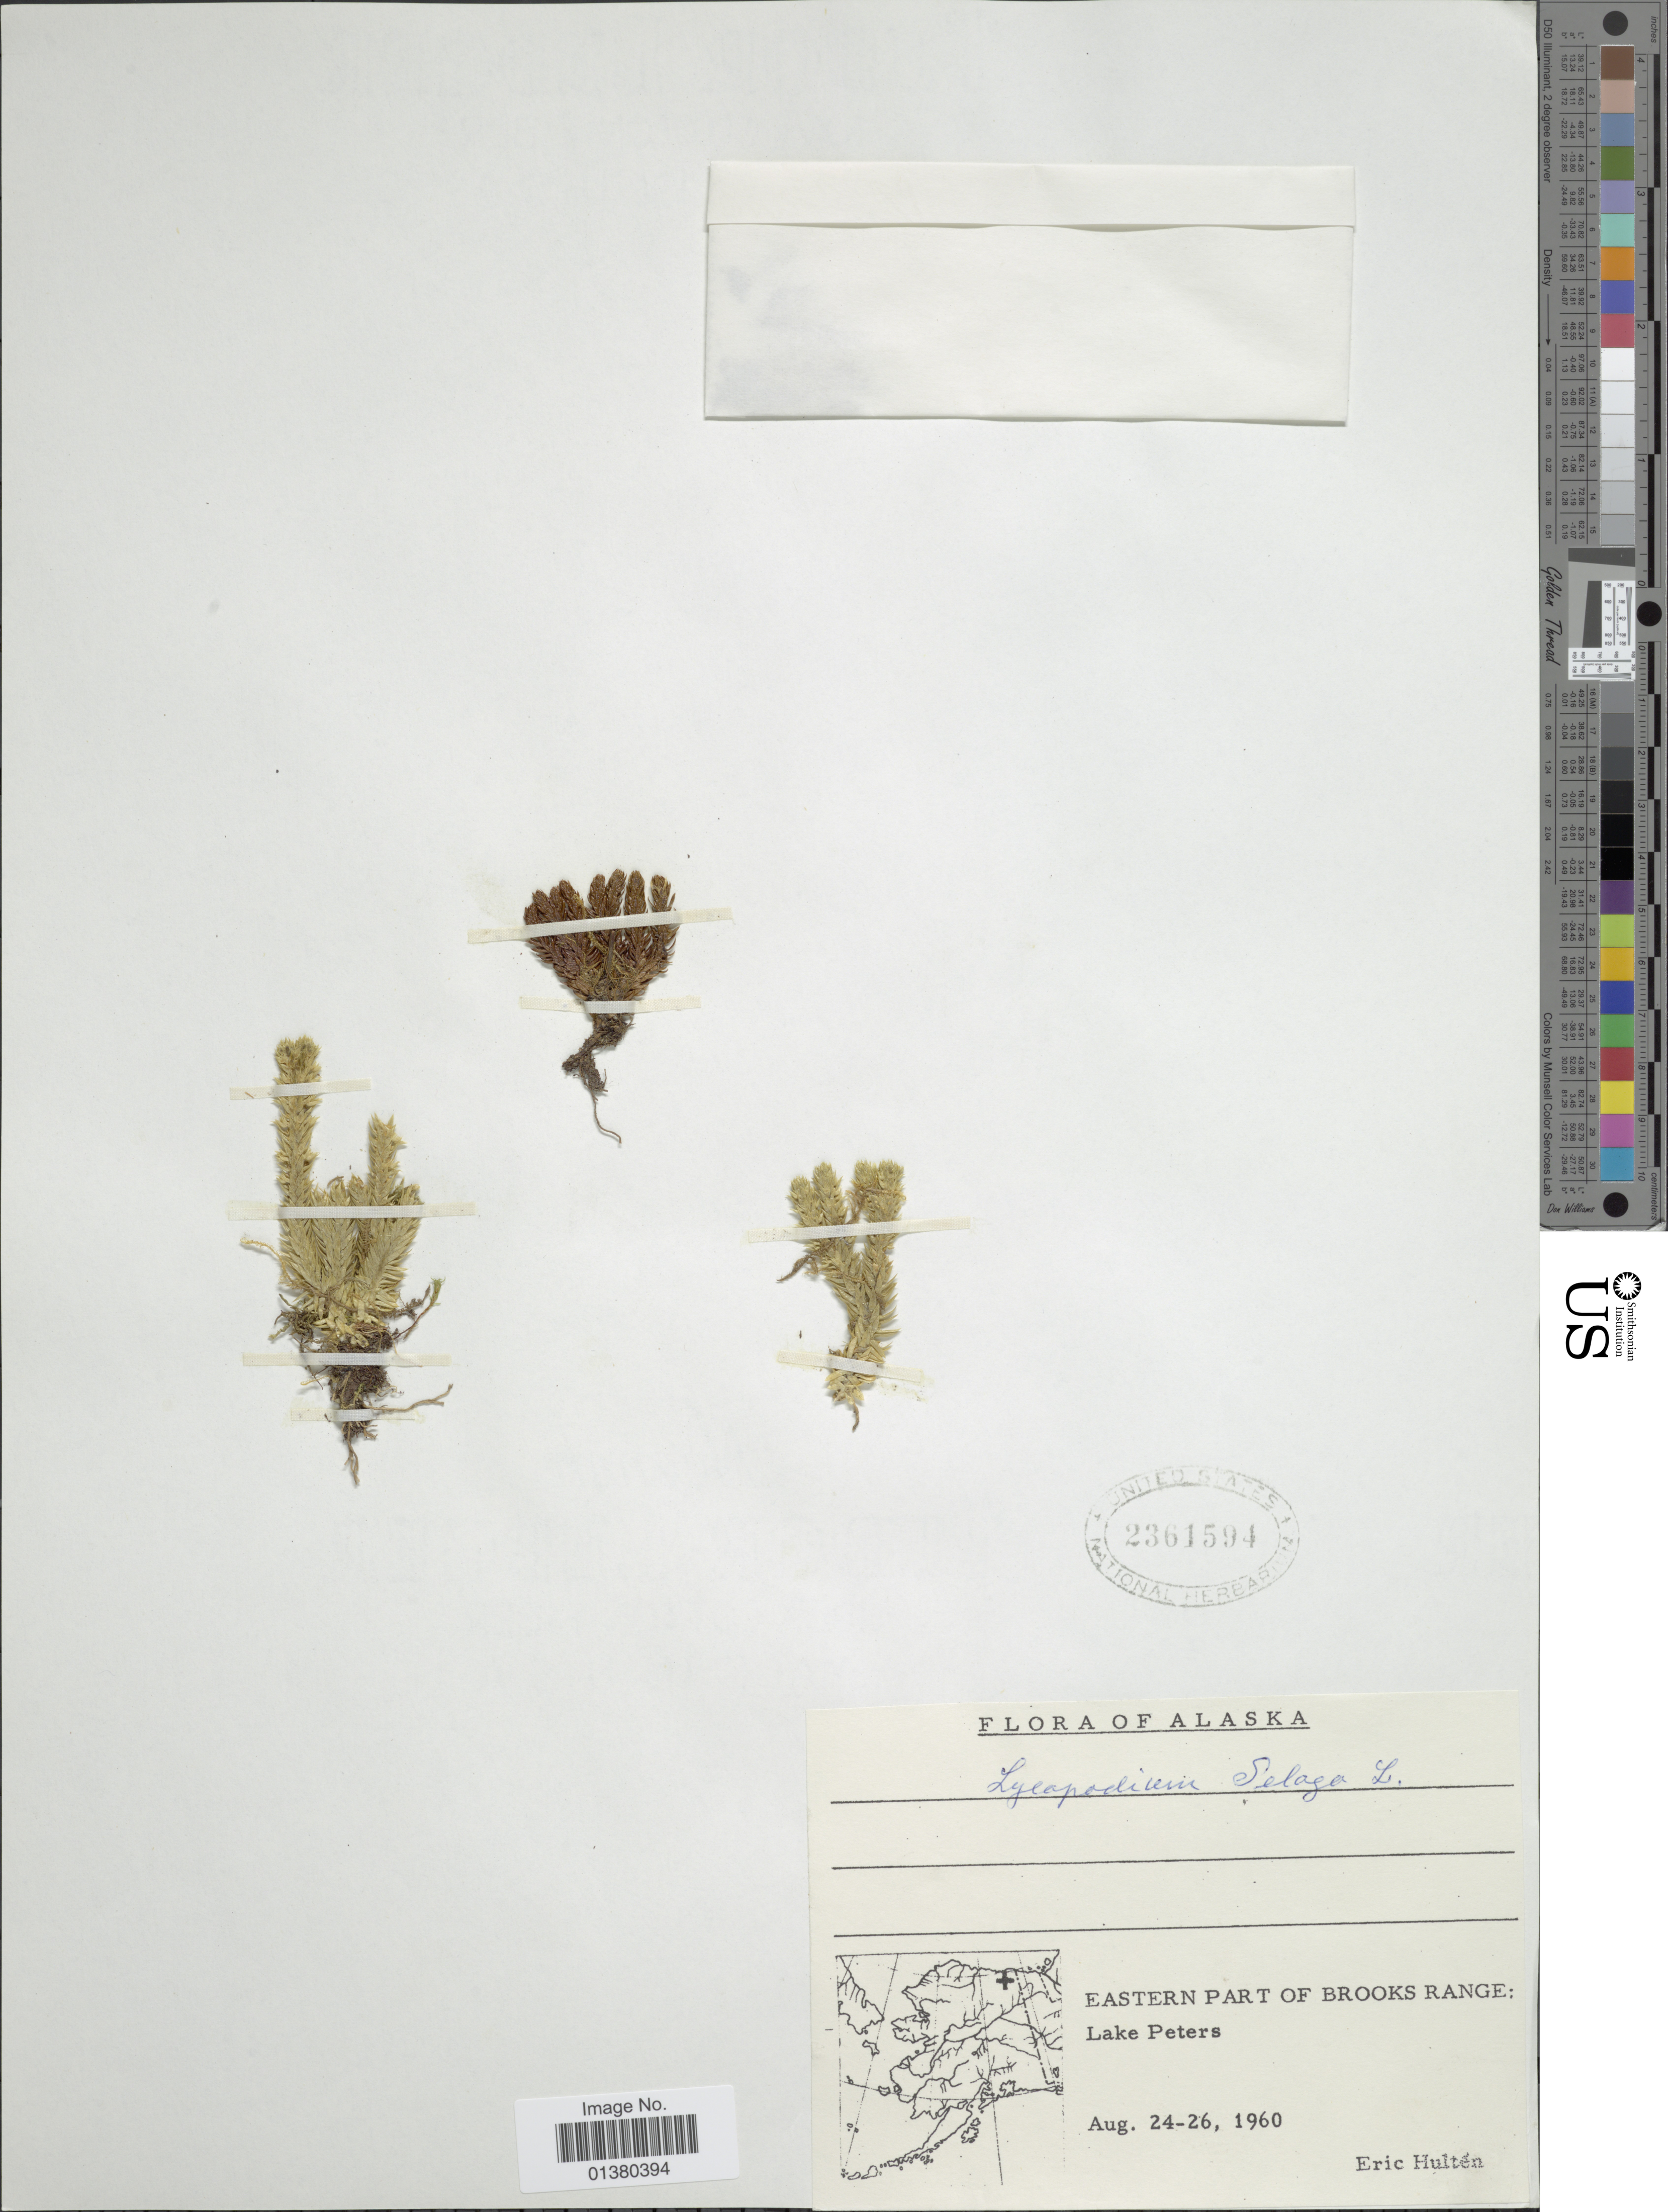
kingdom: Plantae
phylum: Tracheophyta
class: Lycopodiopsida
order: Lycopodiales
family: Lycopodiaceae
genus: Huperzia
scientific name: Huperzia selago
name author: (L.) Bernh. ex Schrank & Mart.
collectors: E. G. Hultén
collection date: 1960-08-24/1960-08-26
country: United States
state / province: Alaska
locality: Eastern Part of Brooks Range: Lake Peters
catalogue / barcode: US 2361594